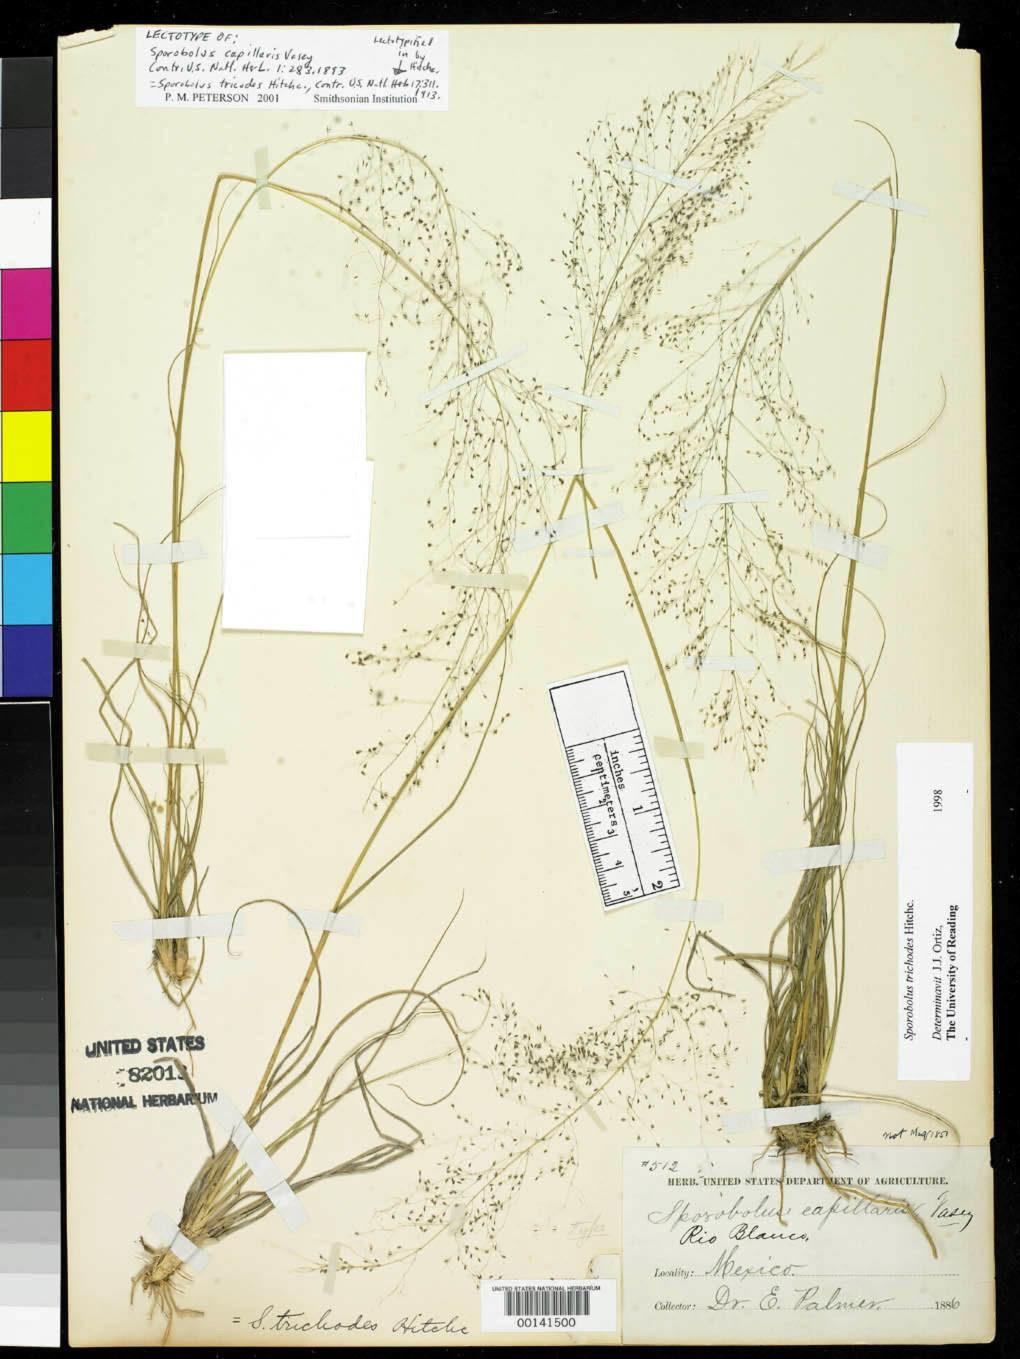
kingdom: Plantae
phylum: Tracheophyta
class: Liliopsida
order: Poales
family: Poaceae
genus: Sporobolus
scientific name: Sporobolus capillaris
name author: Vasey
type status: Lectotype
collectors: E. Palmer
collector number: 512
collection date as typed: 1886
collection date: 1886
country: Mexico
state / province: Veracruz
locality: Rio Blanco.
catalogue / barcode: US 82013